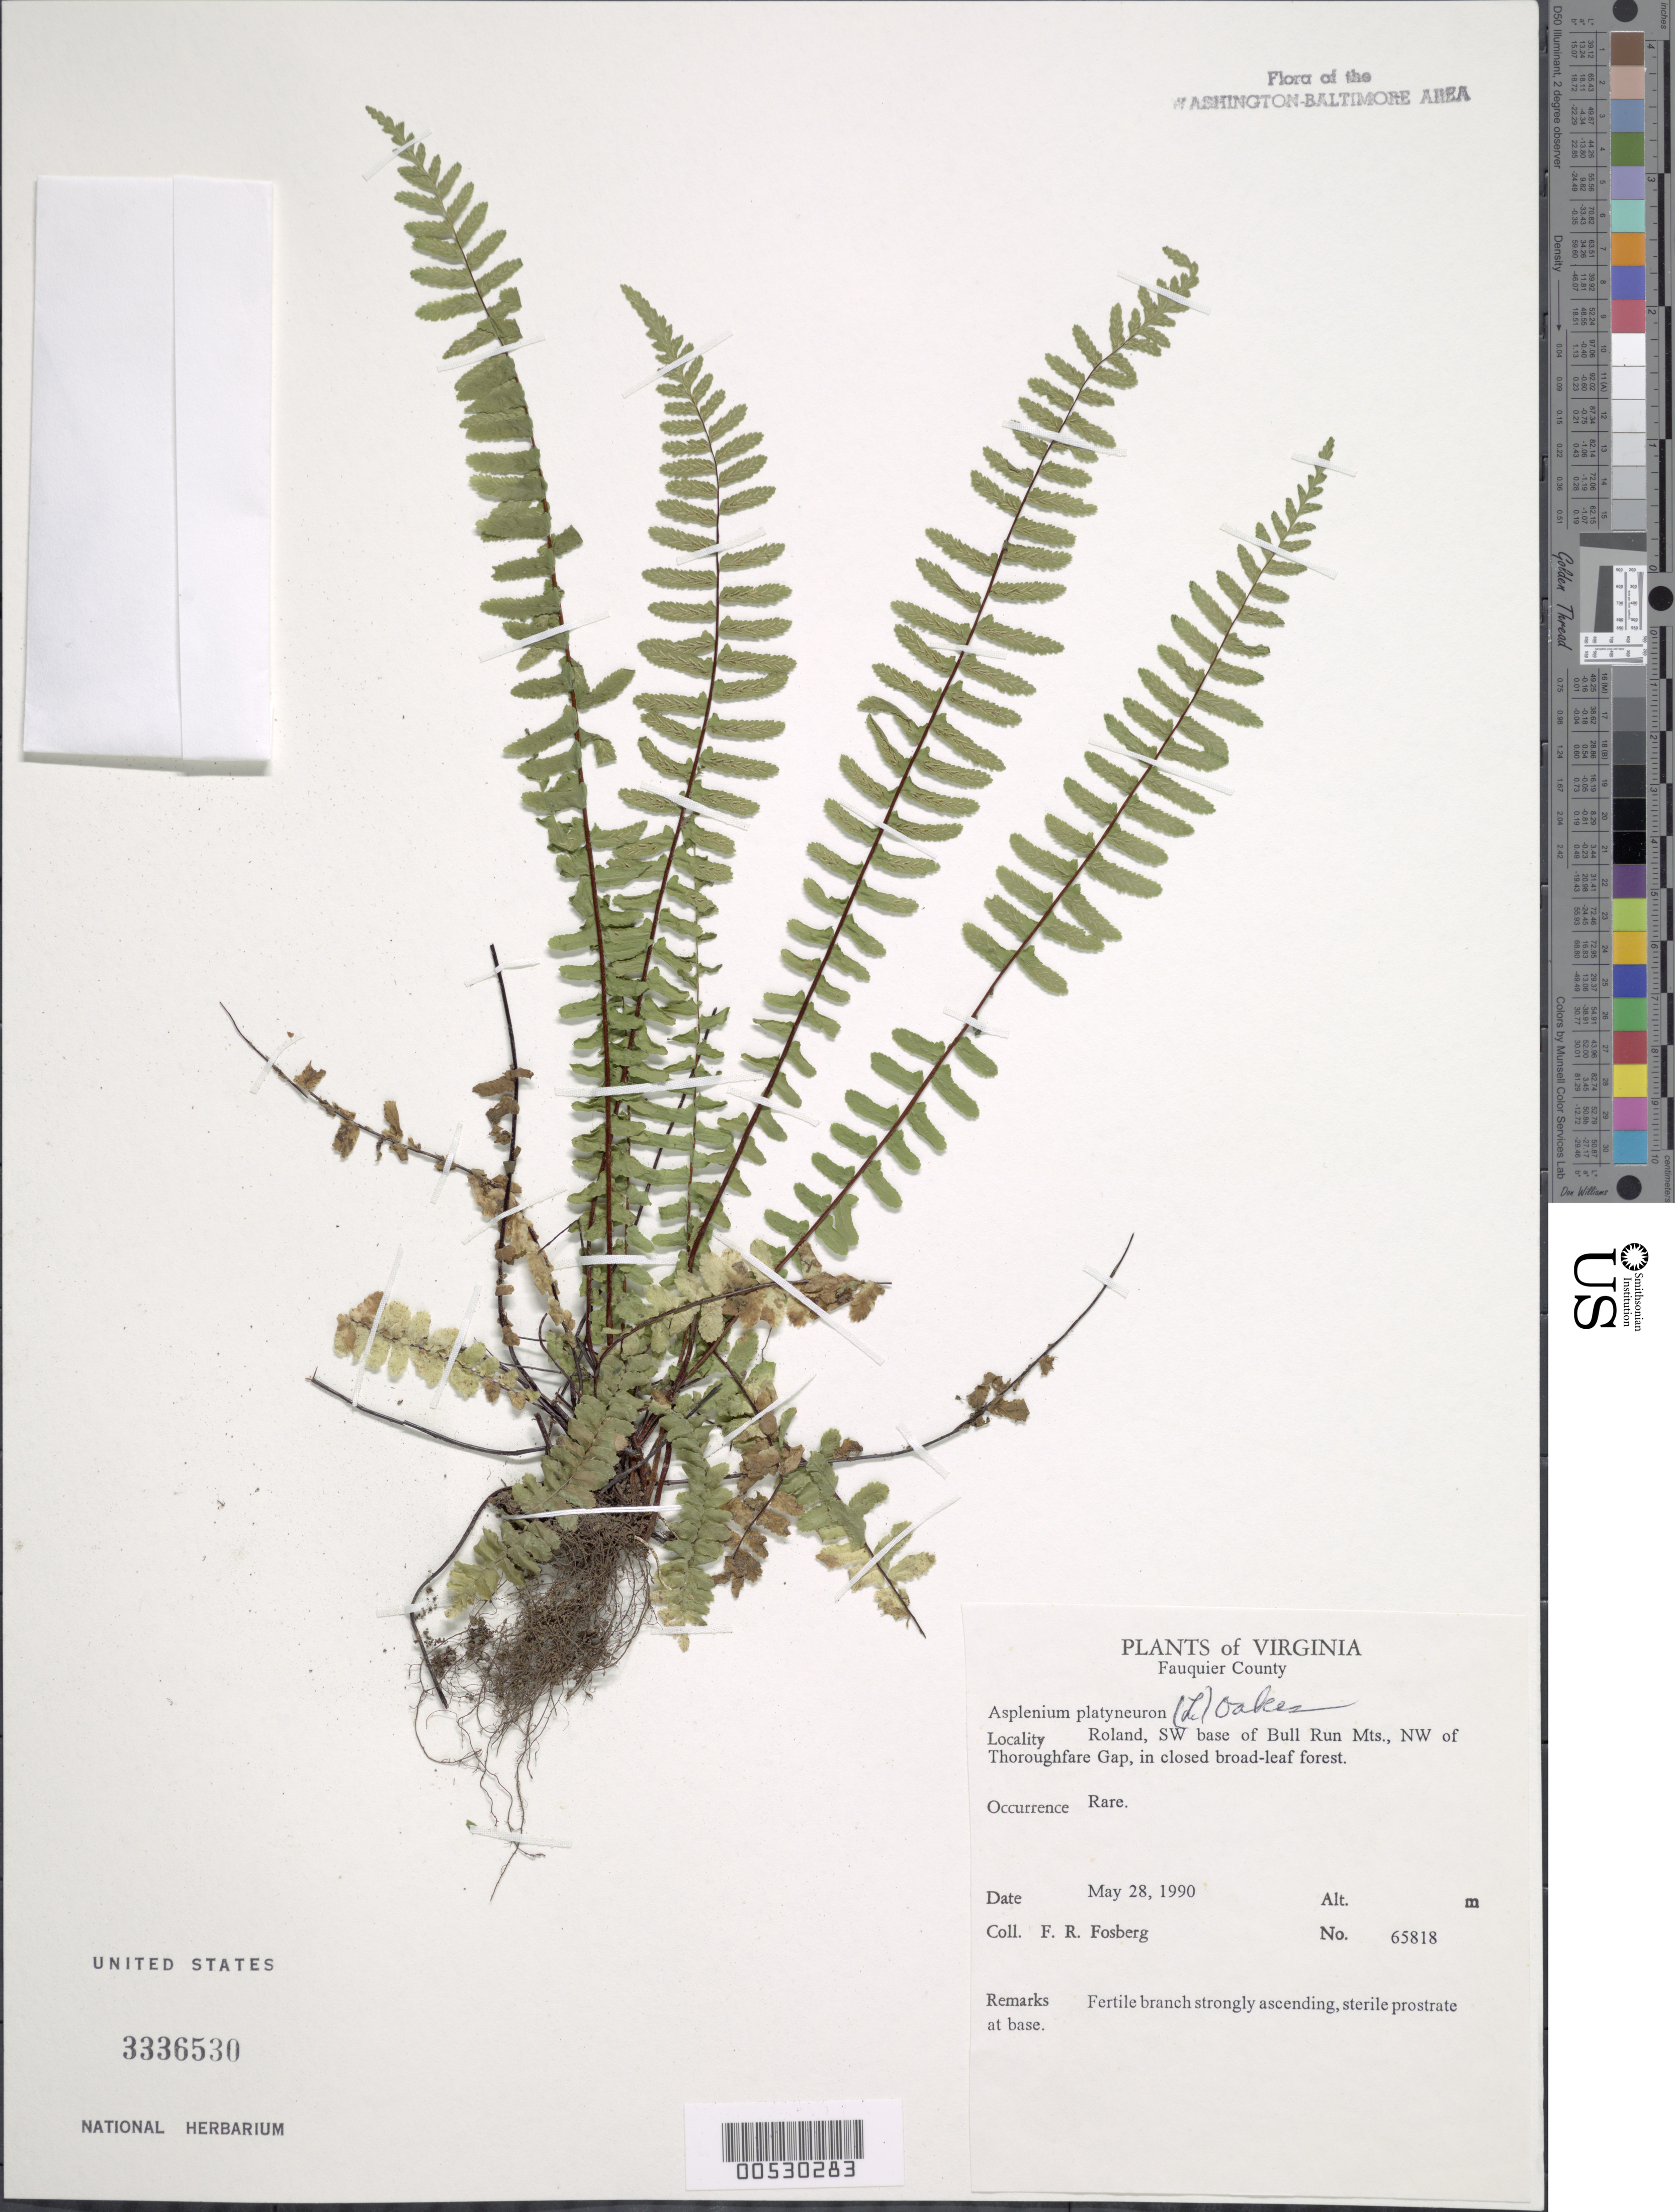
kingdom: Plantae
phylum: Tracheophyta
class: Polypodiopsida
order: Polypodiales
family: Aspleniaceae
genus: Asplenium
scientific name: Asplenium platyneuron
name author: (L.) Britton, Stearns & Poggenb.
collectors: F. R. Fosberg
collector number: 65818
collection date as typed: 28 May 1990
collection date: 1990-05-28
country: United States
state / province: Virginia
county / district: Fauquier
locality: Roland, SW base of Bull Run Mts., NW of Thoroughfare Gap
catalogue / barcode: US 3336530